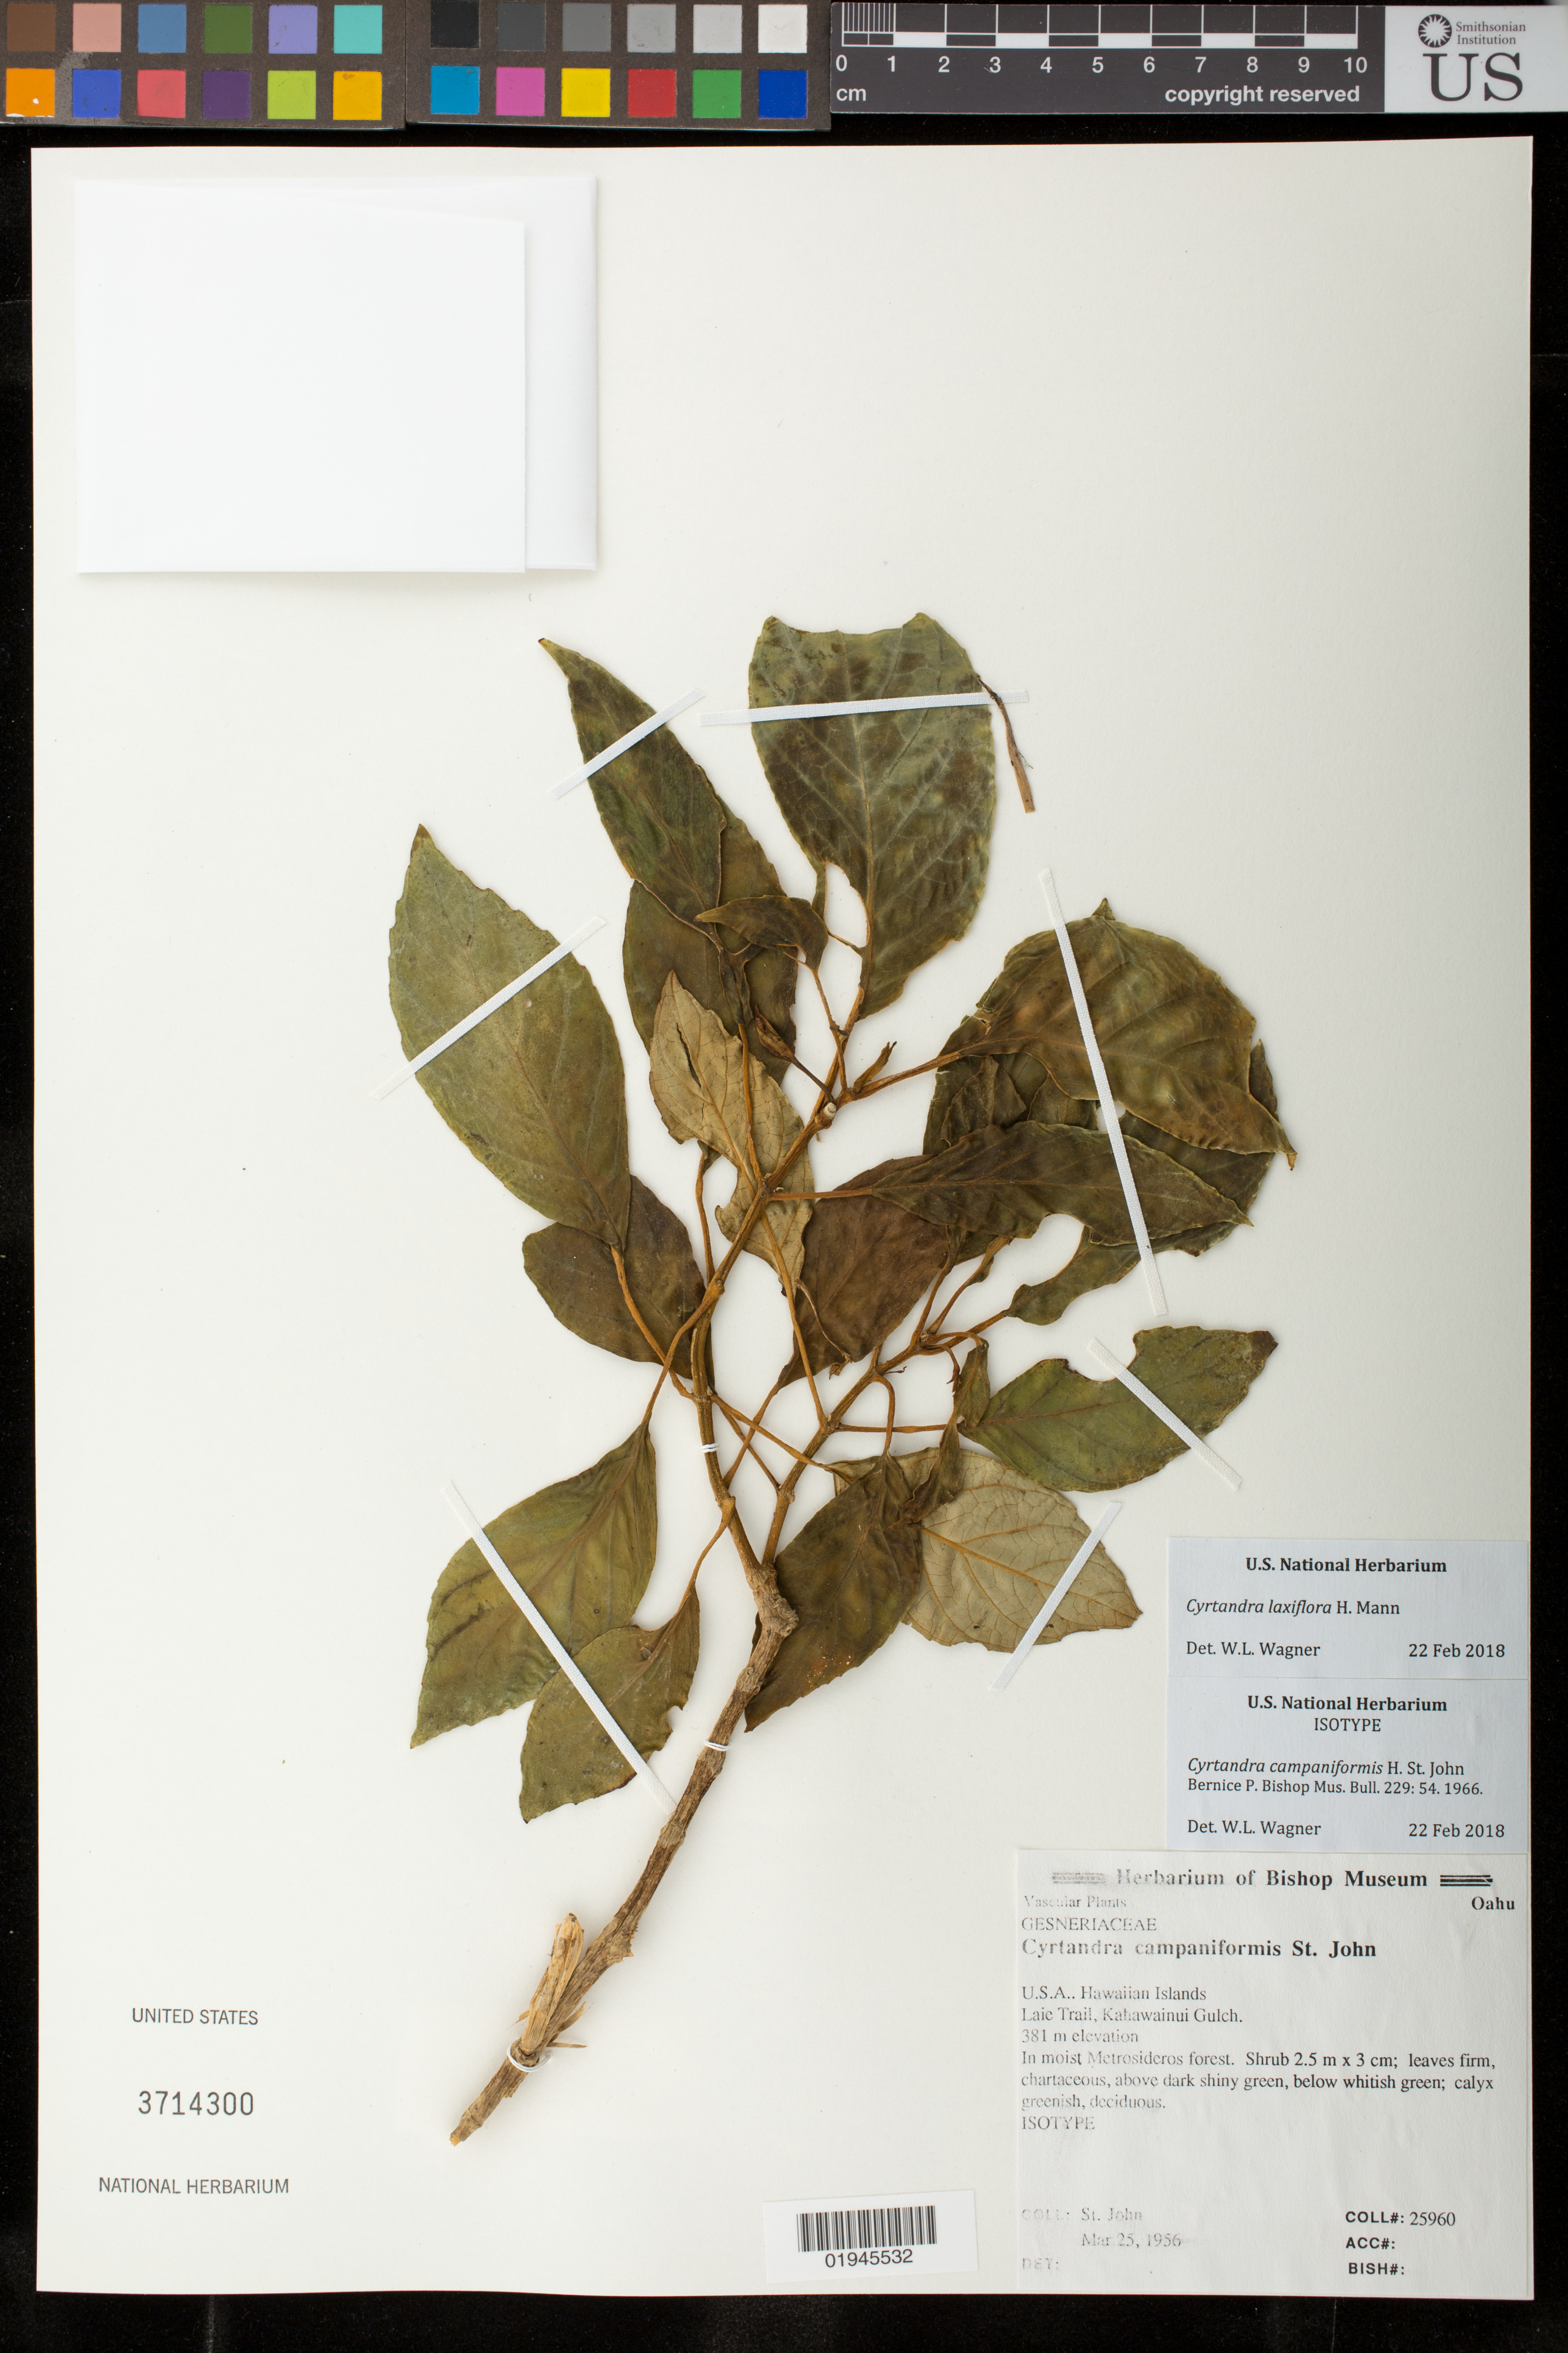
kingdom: Plantae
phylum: Tracheophyta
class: Magnoliopsida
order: Lamiales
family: Gesneriaceae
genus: Cyrtandra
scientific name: Cyrtandra campaniformis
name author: H. St. John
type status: Isotype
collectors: H. St. John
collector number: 25960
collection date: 1956-03-25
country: United States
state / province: Hawaii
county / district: Honolulu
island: Oahu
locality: Laie Trail, Kahawainui Gulch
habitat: Moist forest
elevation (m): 381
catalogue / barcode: US 3714300